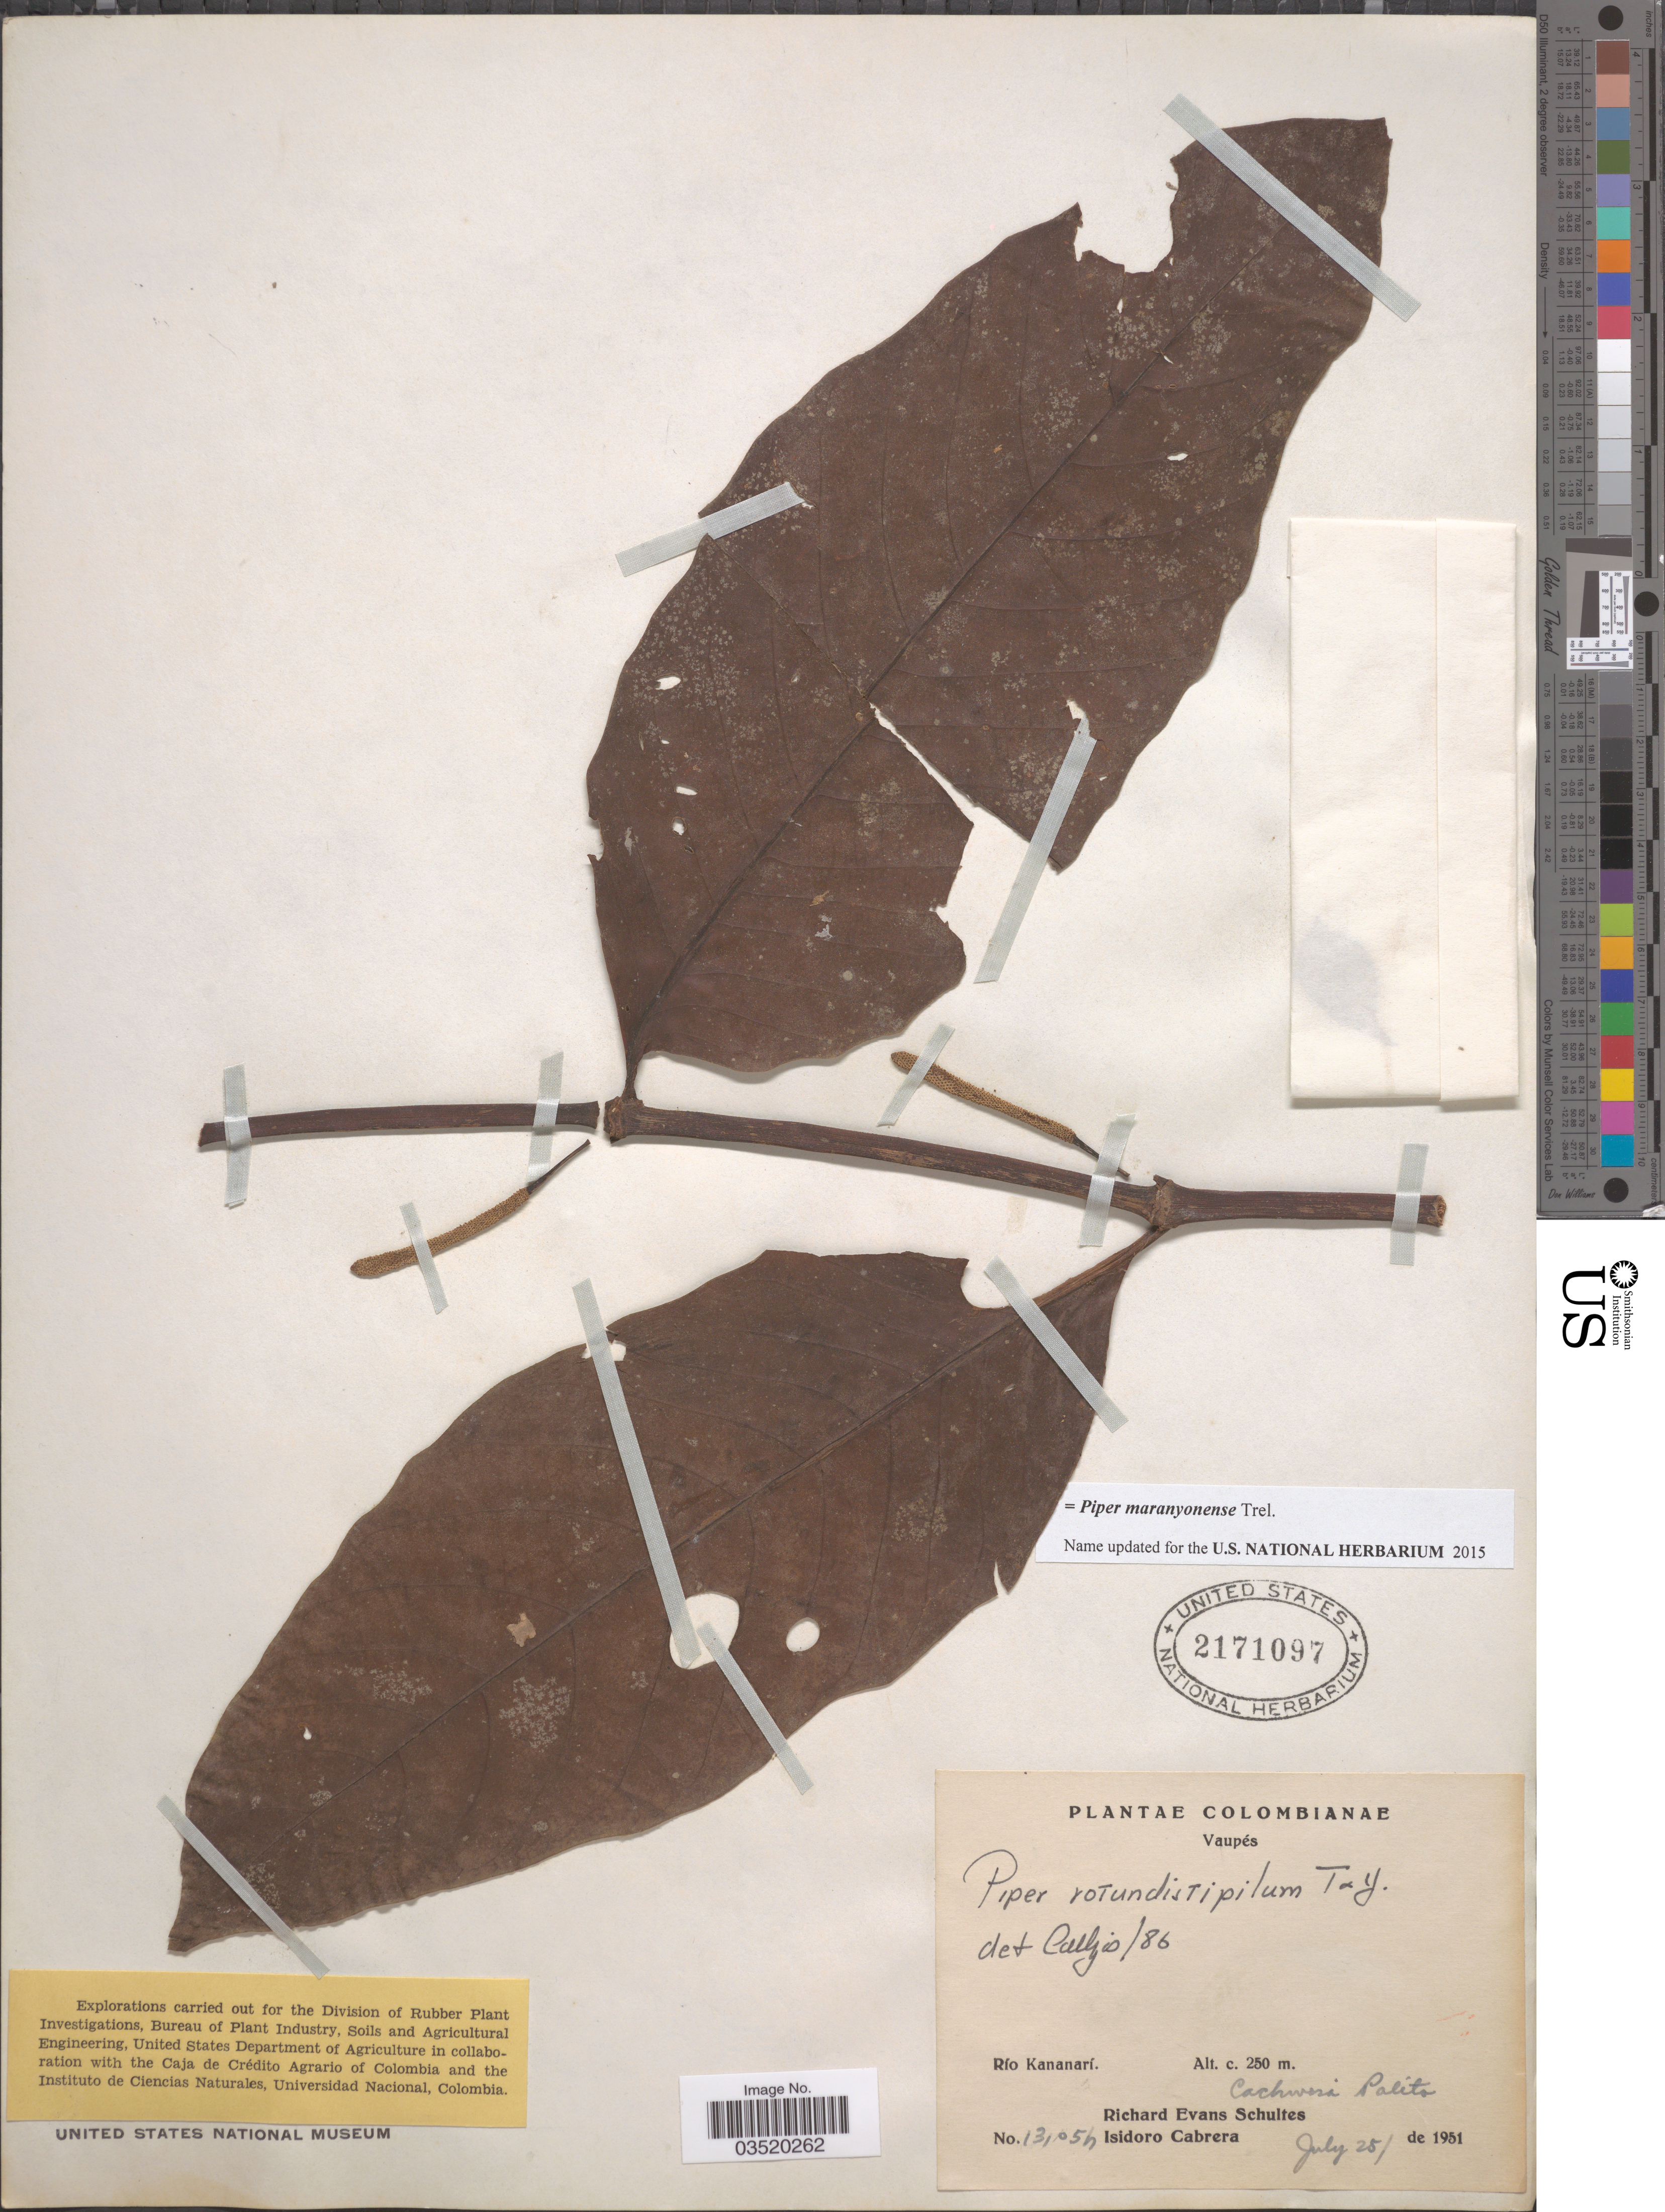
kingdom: Plantae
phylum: Tracheophyta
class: Magnoliopsida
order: Piperales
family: Piperaceae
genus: Piper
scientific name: Piper maranyonense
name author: Trel.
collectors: R. E. Schultes & I. Cabrera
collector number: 13105h*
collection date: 1951-07-25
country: Colombia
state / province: Vaupés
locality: Río Kananarí. Cachuri [interpreted] Palito.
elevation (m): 250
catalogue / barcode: US 2171097